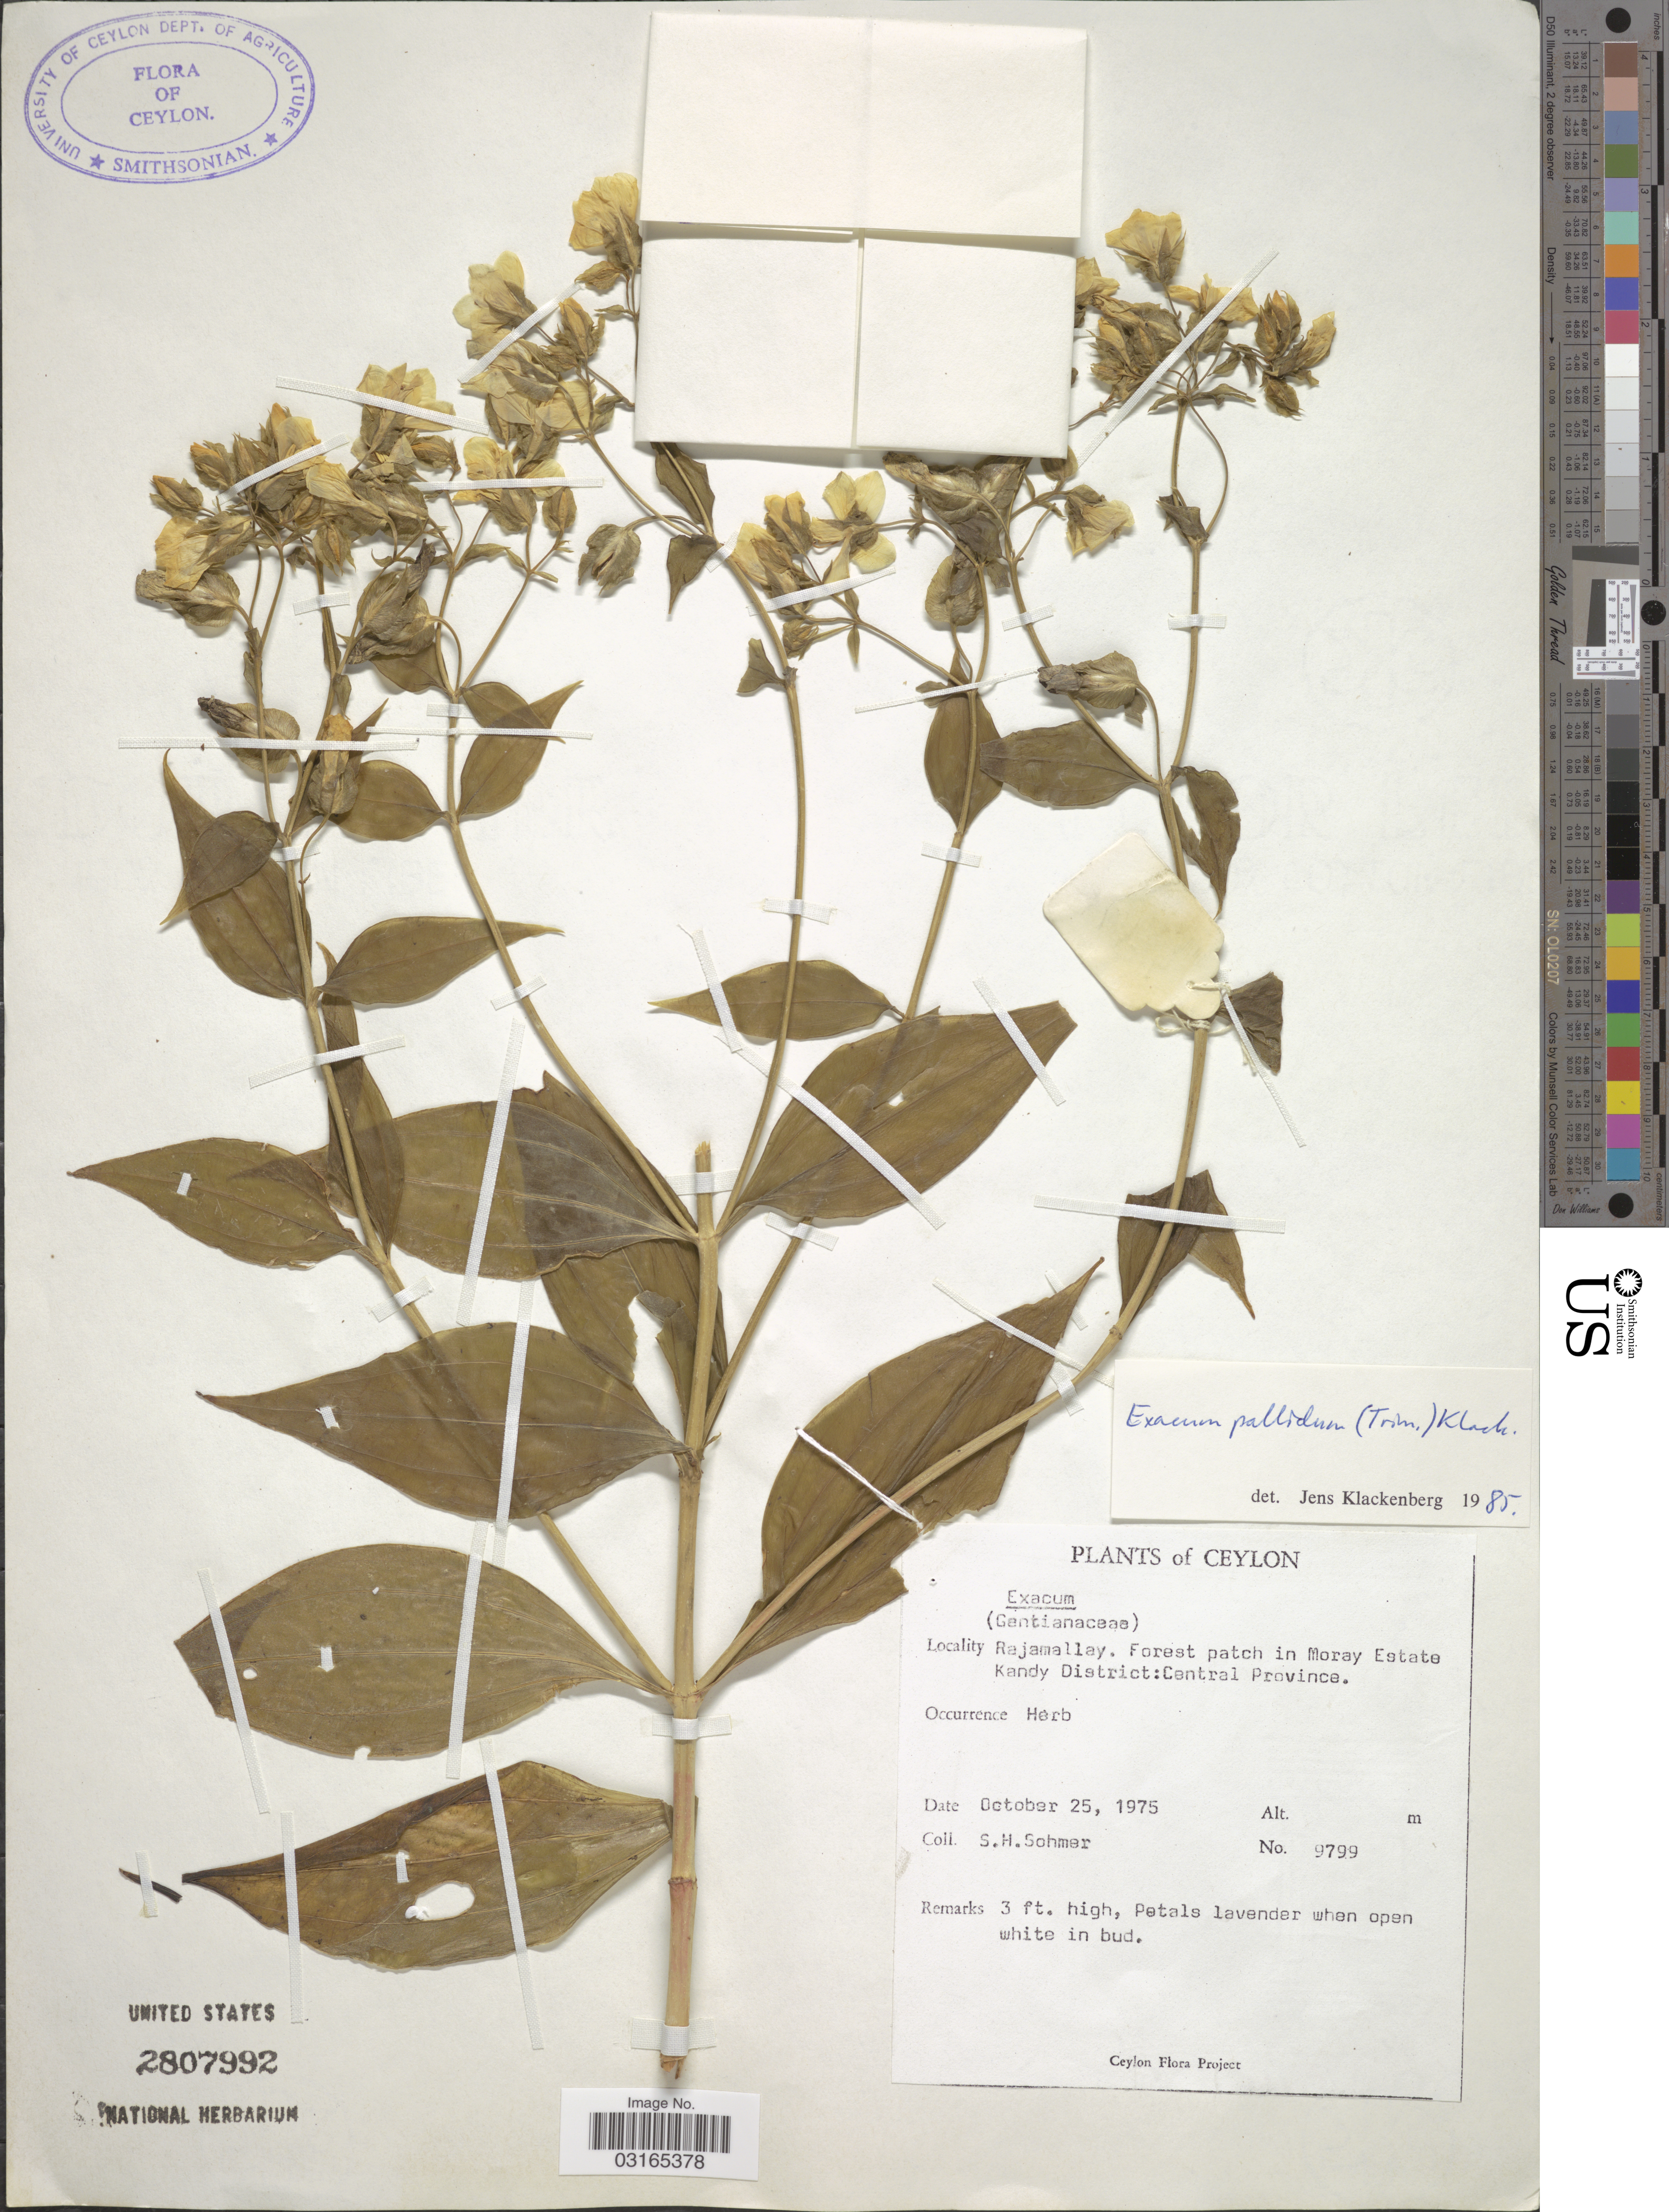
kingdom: Plantae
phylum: Tracheophyta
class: Magnoliopsida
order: Gentianales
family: Gentianaceae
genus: Exacum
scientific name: Exacum pallidum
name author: (Trimen) Klack.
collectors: S. H. Sohmer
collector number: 9799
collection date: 1975-10-25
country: Sri Lanka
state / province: Central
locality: Ceylon. Rajamallay. Forest patch in Moray Estate, Kandy District.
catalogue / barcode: US 2807992